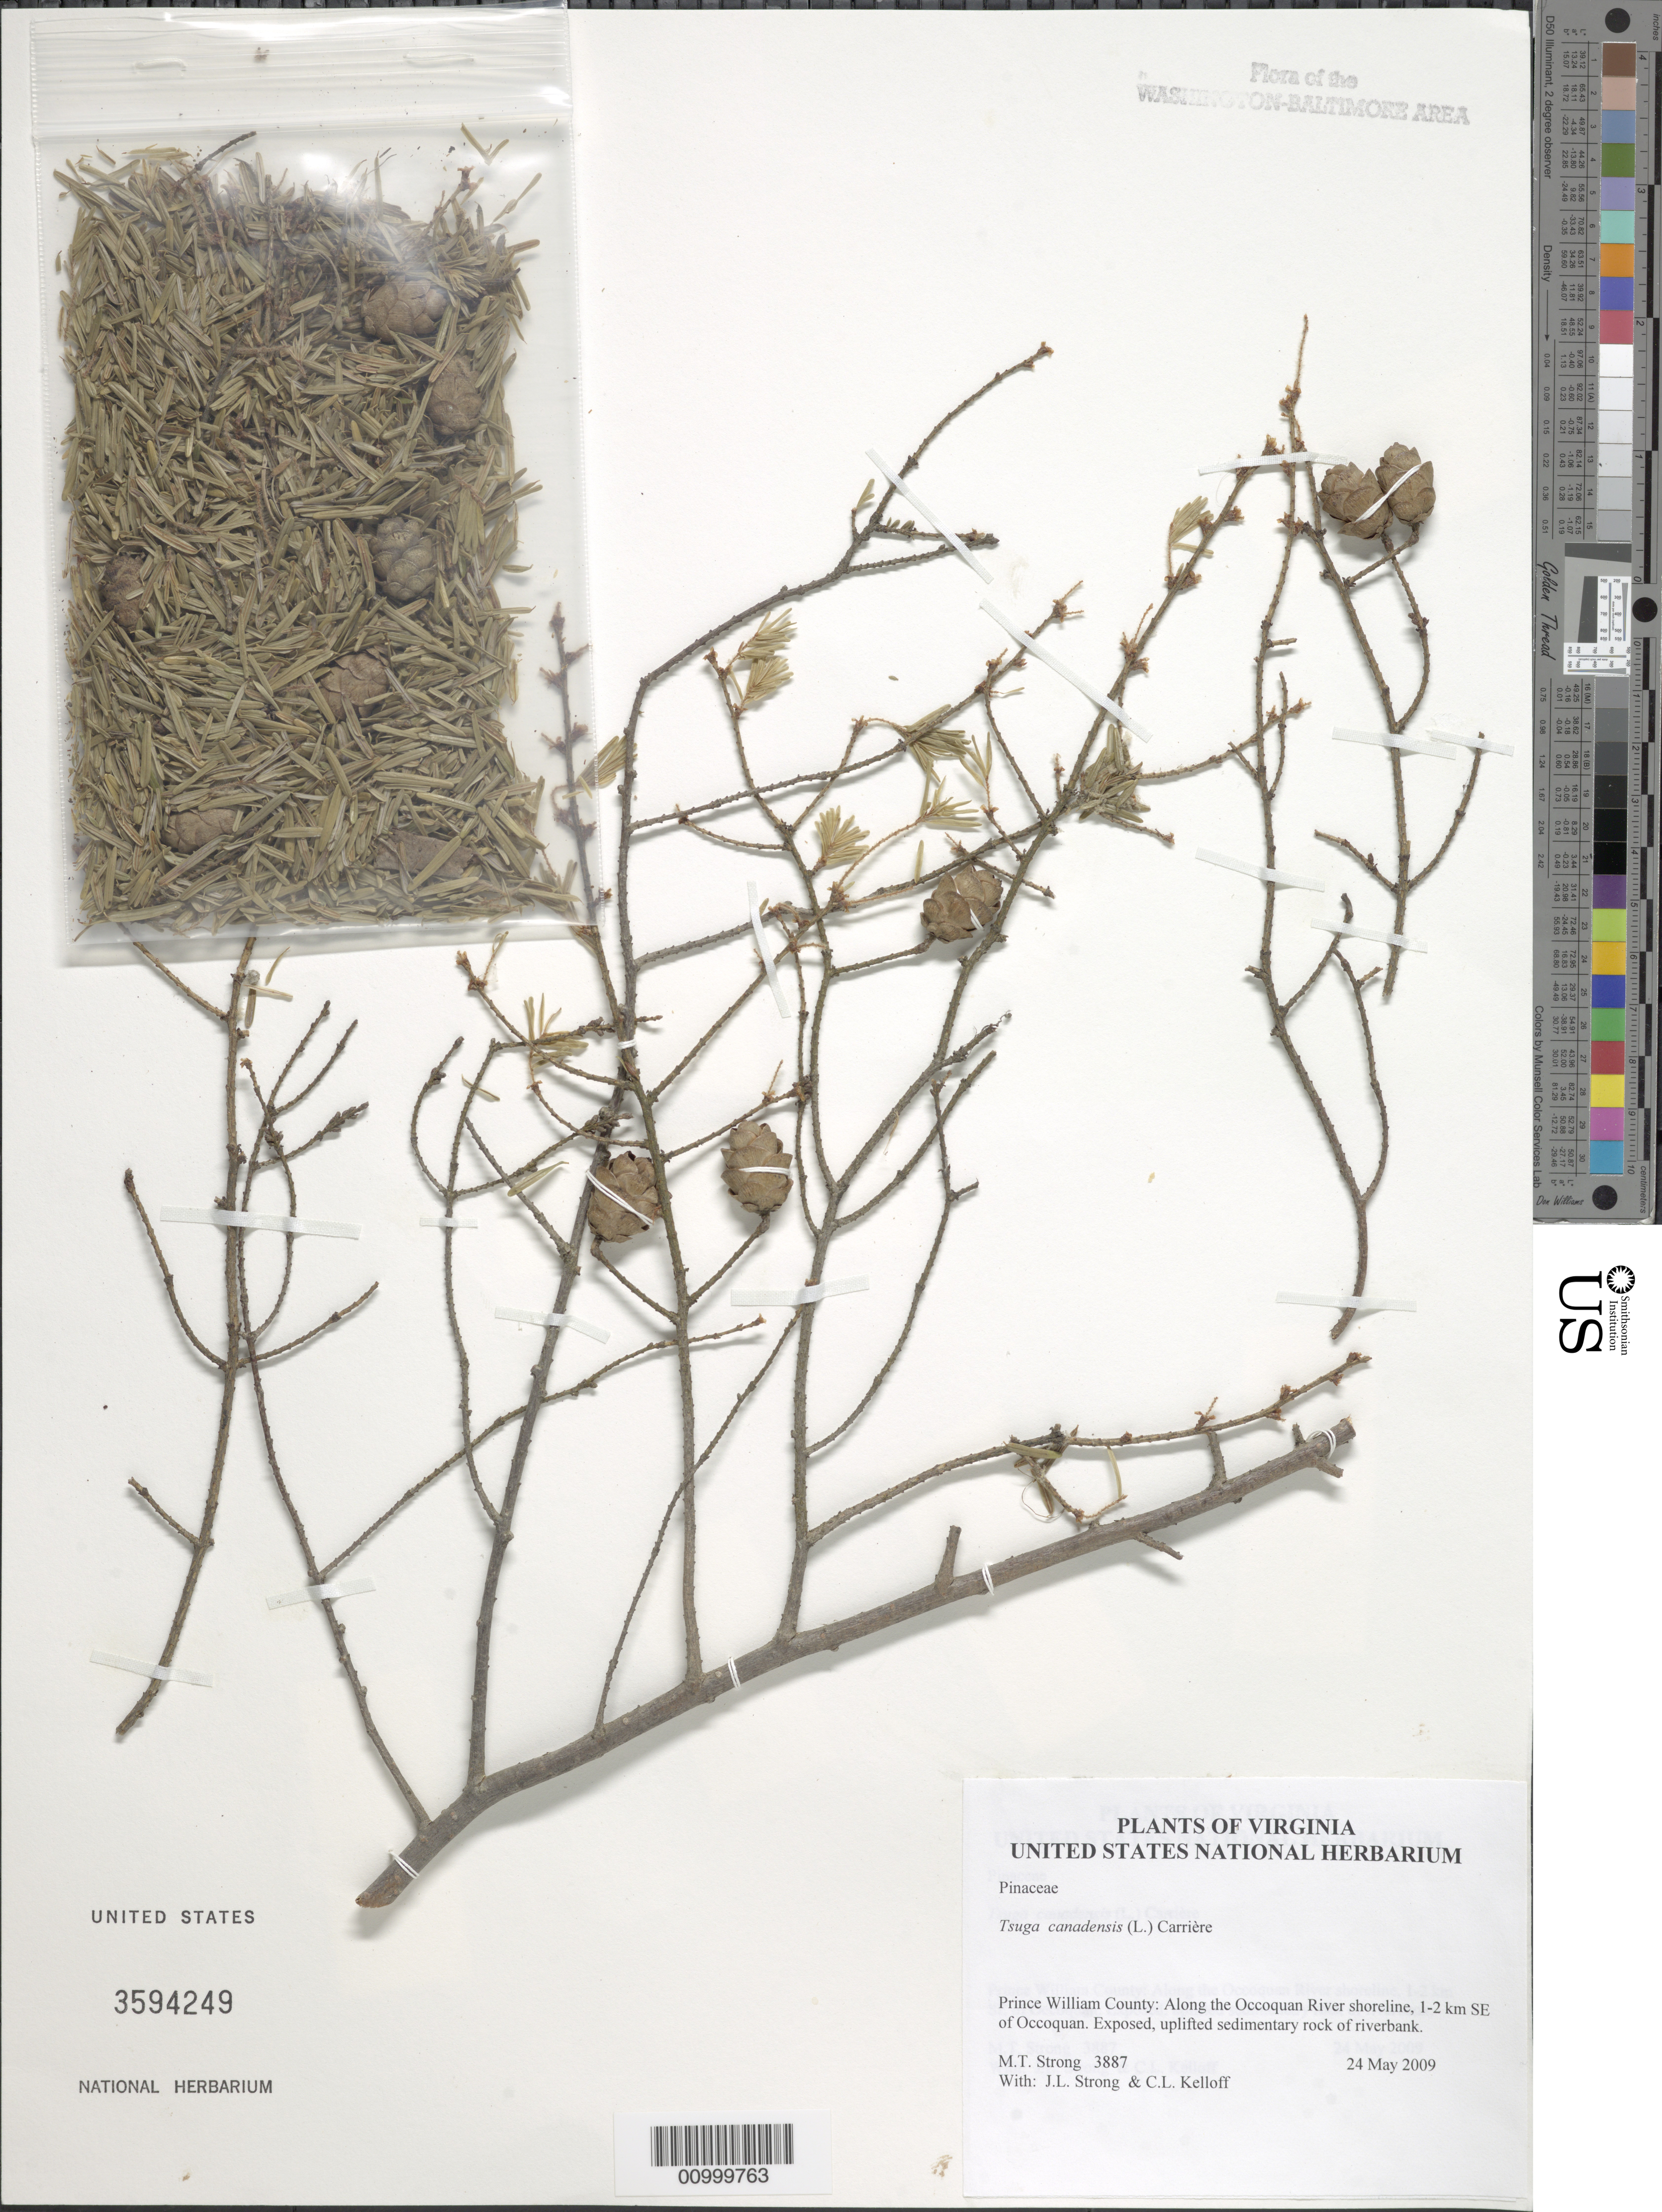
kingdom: Plantae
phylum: Tracheophyta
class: Pinopsida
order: Pinales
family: Pinaceae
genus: Tsuga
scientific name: Tsuga canadensis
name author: (L.) Carrière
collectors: M. T. Strong, J. L. Strong & C. L. Kelloff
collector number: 3887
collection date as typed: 24 May 2009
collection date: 2009-05-24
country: United States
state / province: Virginia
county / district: Prince William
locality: Along the Occoquan River shoreline, 1-2 SE of Occoquan.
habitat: Exposed uplifted sedimentary rock of riverbank.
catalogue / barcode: US 3594249